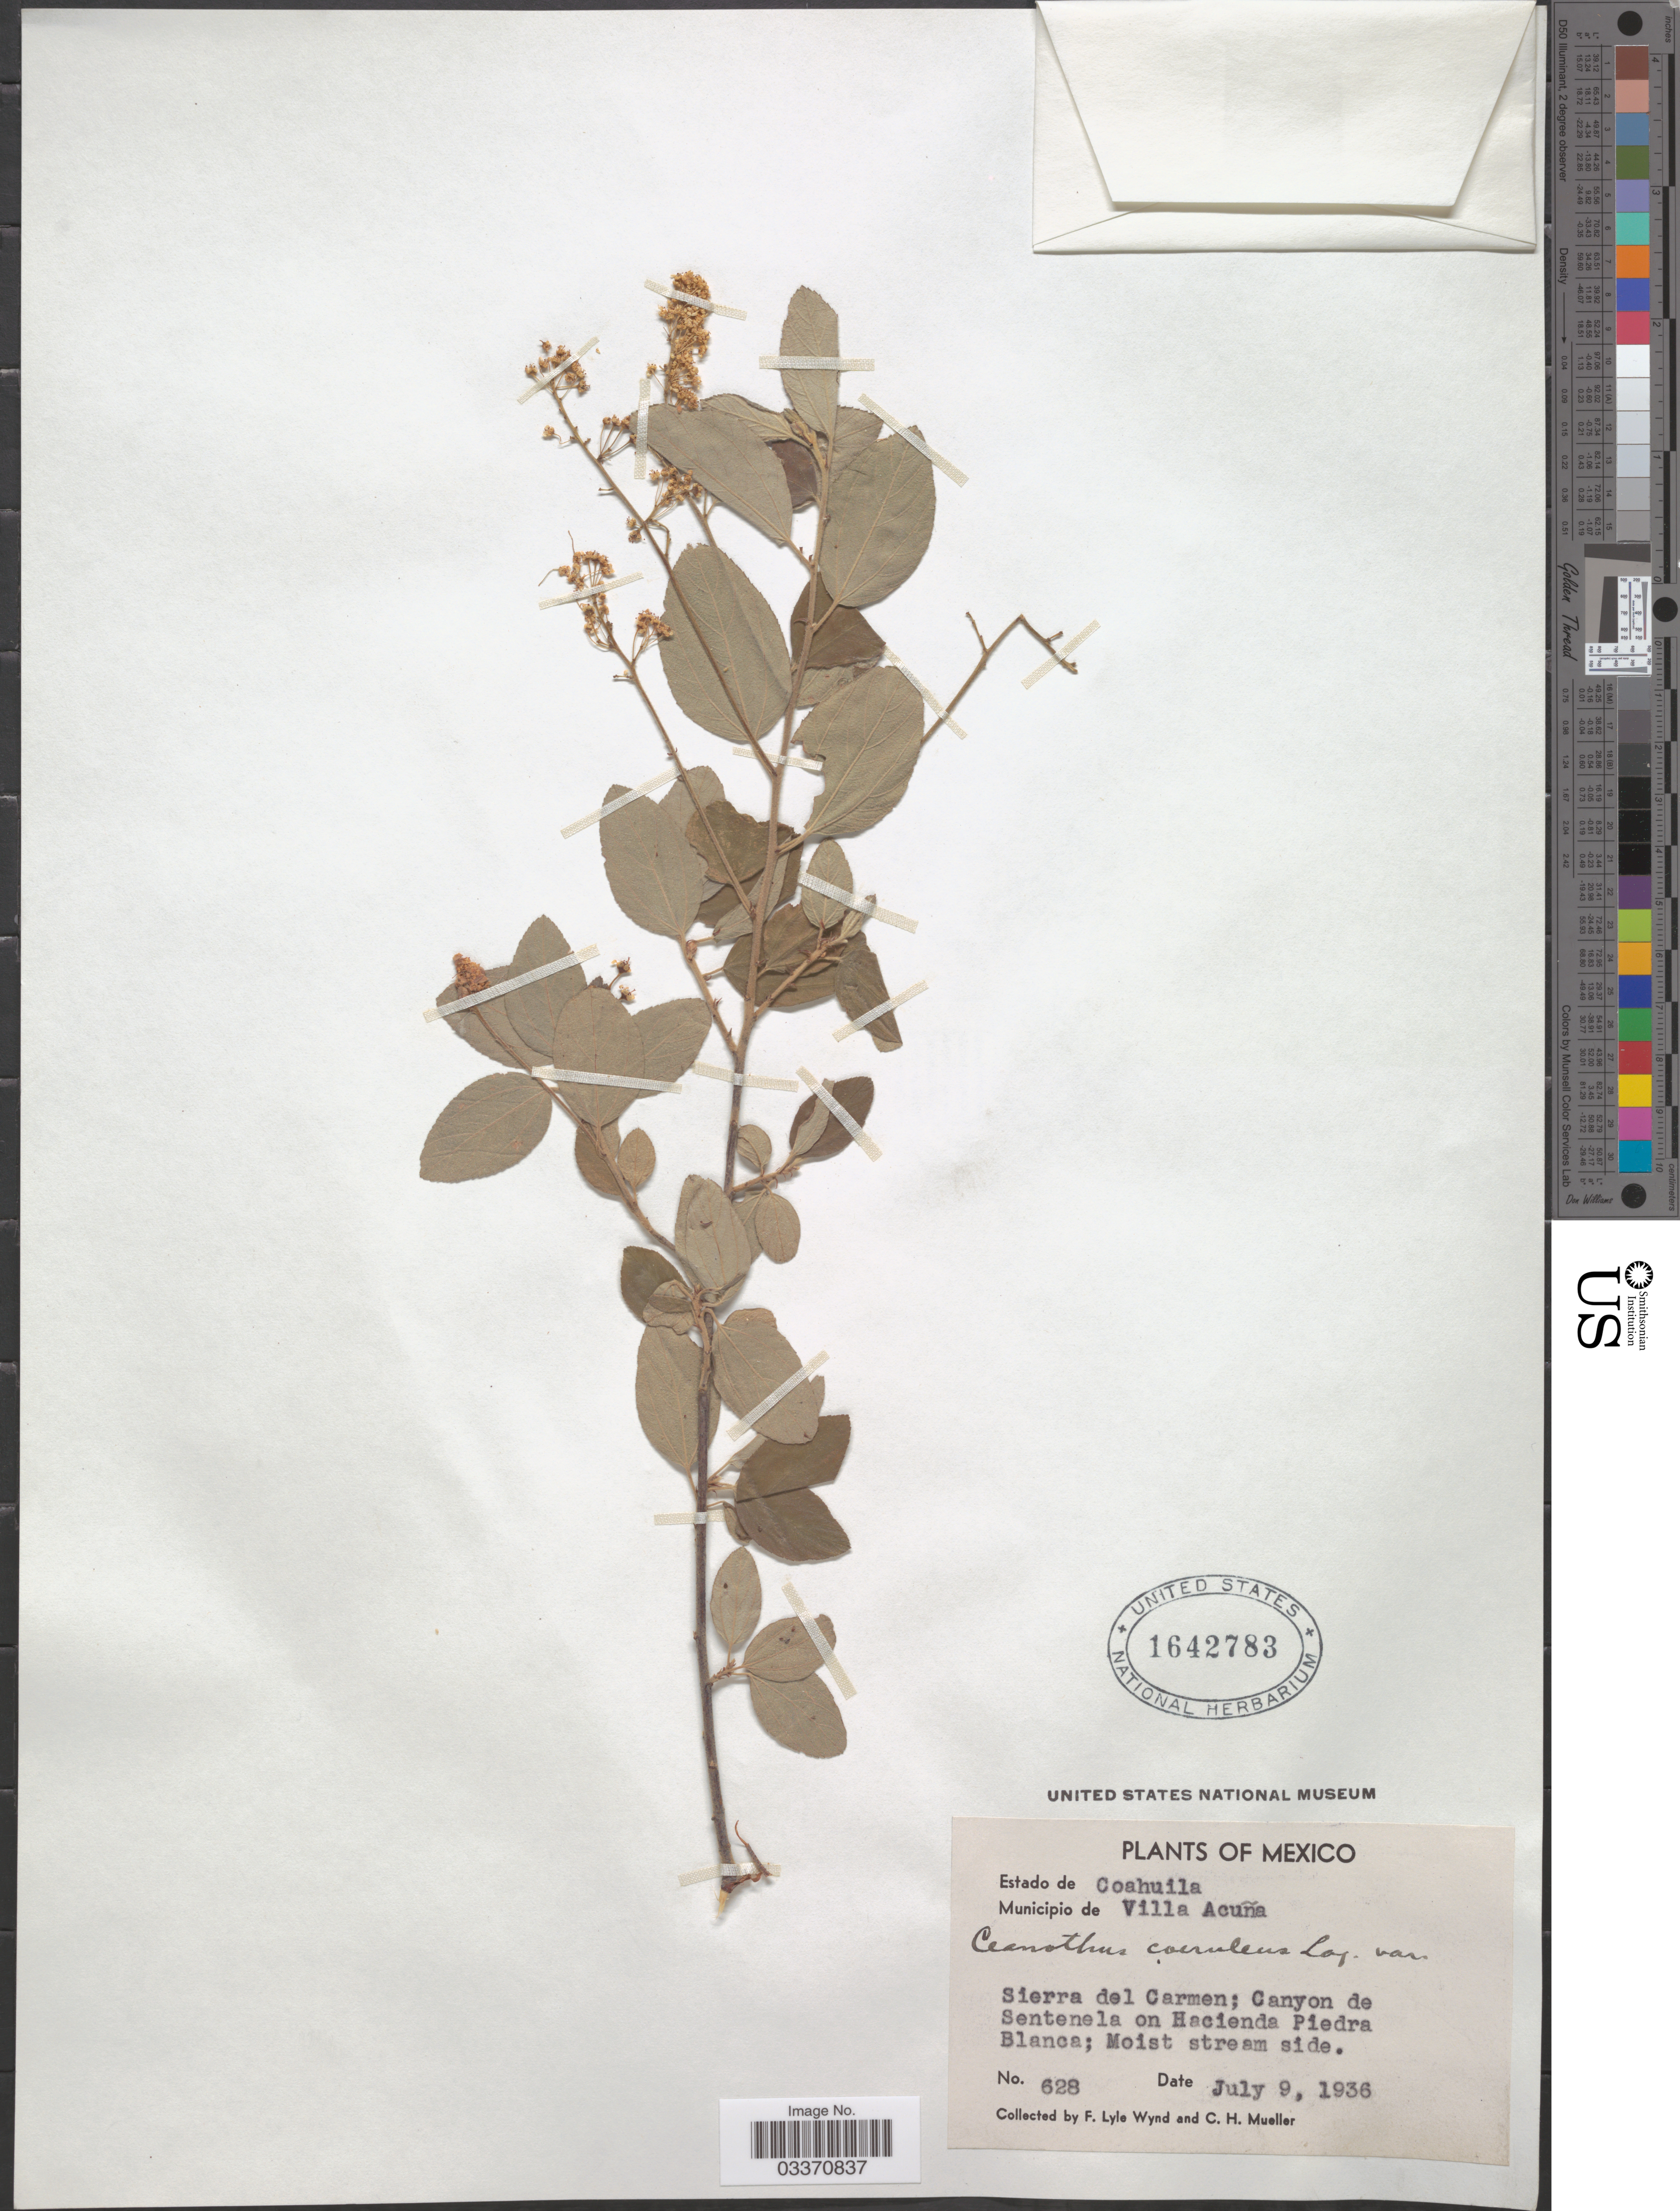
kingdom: Plantae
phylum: Tracheophyta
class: Magnoliopsida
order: Rosales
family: Rhamnaceae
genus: Ceanothus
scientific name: Ceanothus caeruleus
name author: Lag.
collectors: F. L. Wynd & C. H. Mueller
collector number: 628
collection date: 1936-07-09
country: Mexico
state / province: Coahuila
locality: Municipio de Villa Acuña. Sierra del Carmen; Canyon de Sentenela on Hacienda Piedra Blanca.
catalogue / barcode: US 1642783